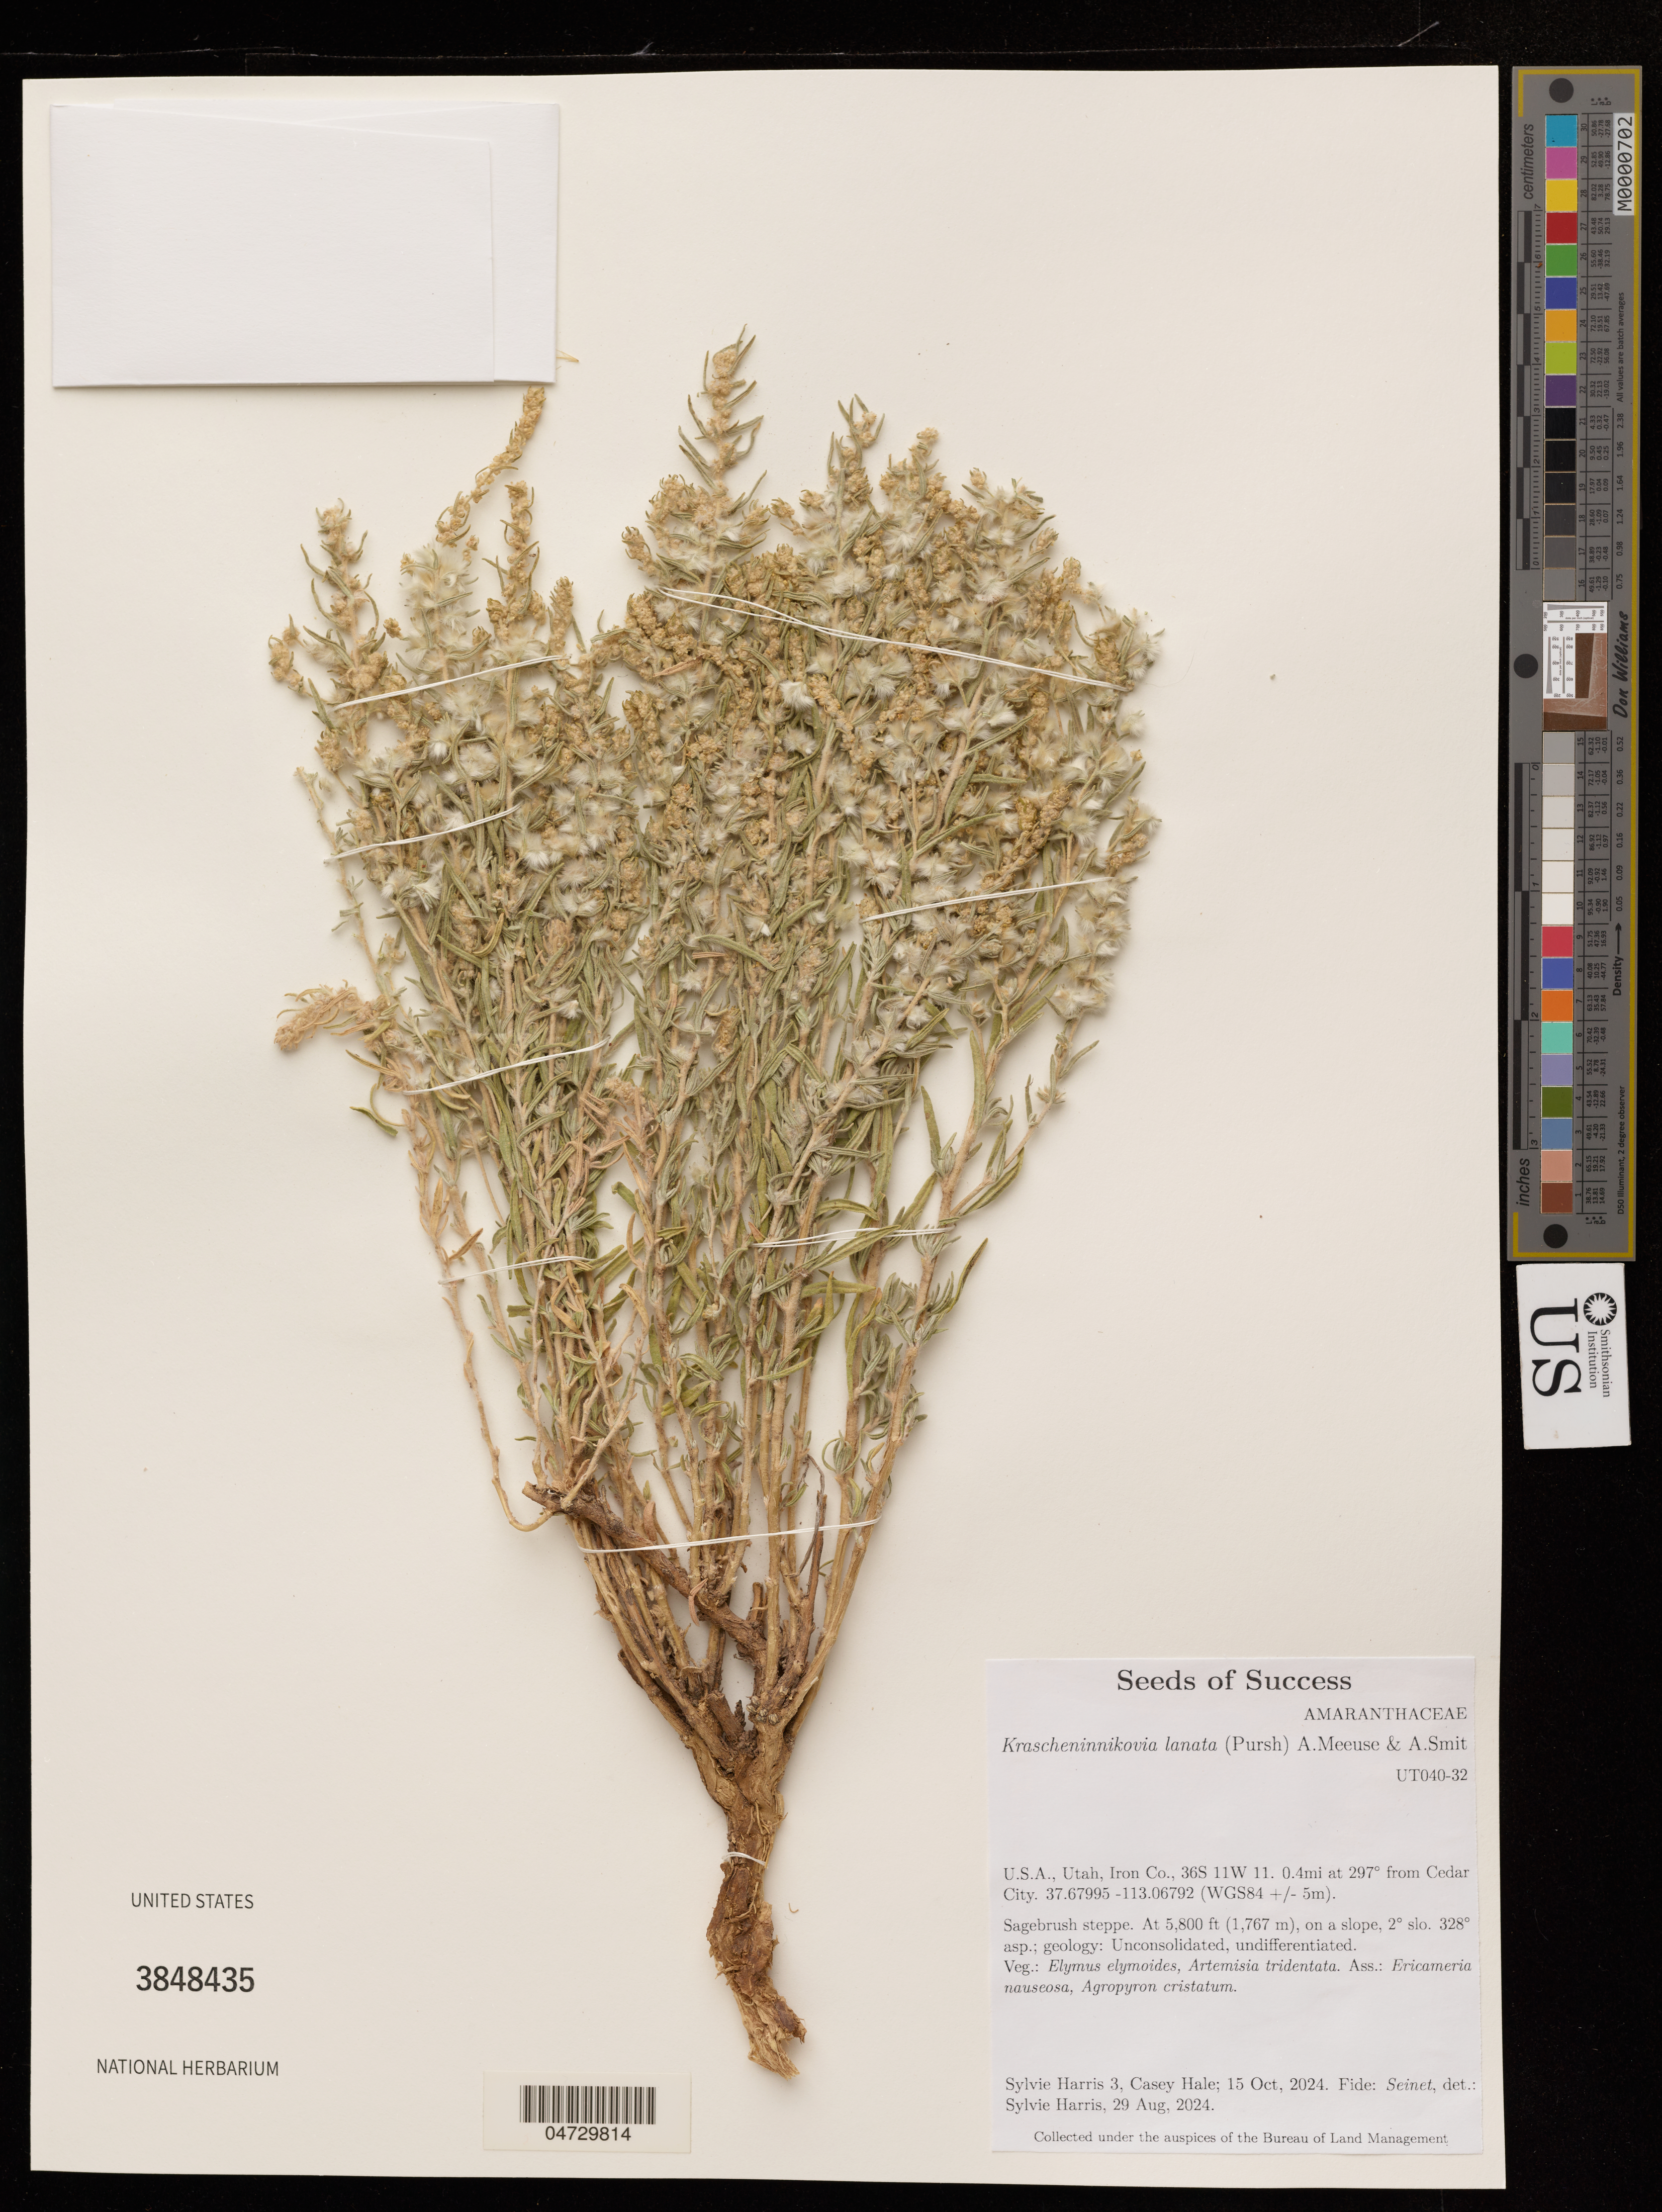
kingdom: Plantae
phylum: Tracheophyta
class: Magnoliopsida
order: Caryophyllales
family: Amaranthaceae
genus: Krascheninnikovia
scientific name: Krascheninnikovia lanata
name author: (Pursh) A. Meeuse & A.Smit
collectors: S. Harris & C. Hale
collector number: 3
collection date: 2024-10-15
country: United States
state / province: Utah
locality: Iron Co., 36S 11W 11. 0.4mi at 297° from Cedar City. (WGS84 +/- 5m).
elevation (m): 1768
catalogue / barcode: US 3848435